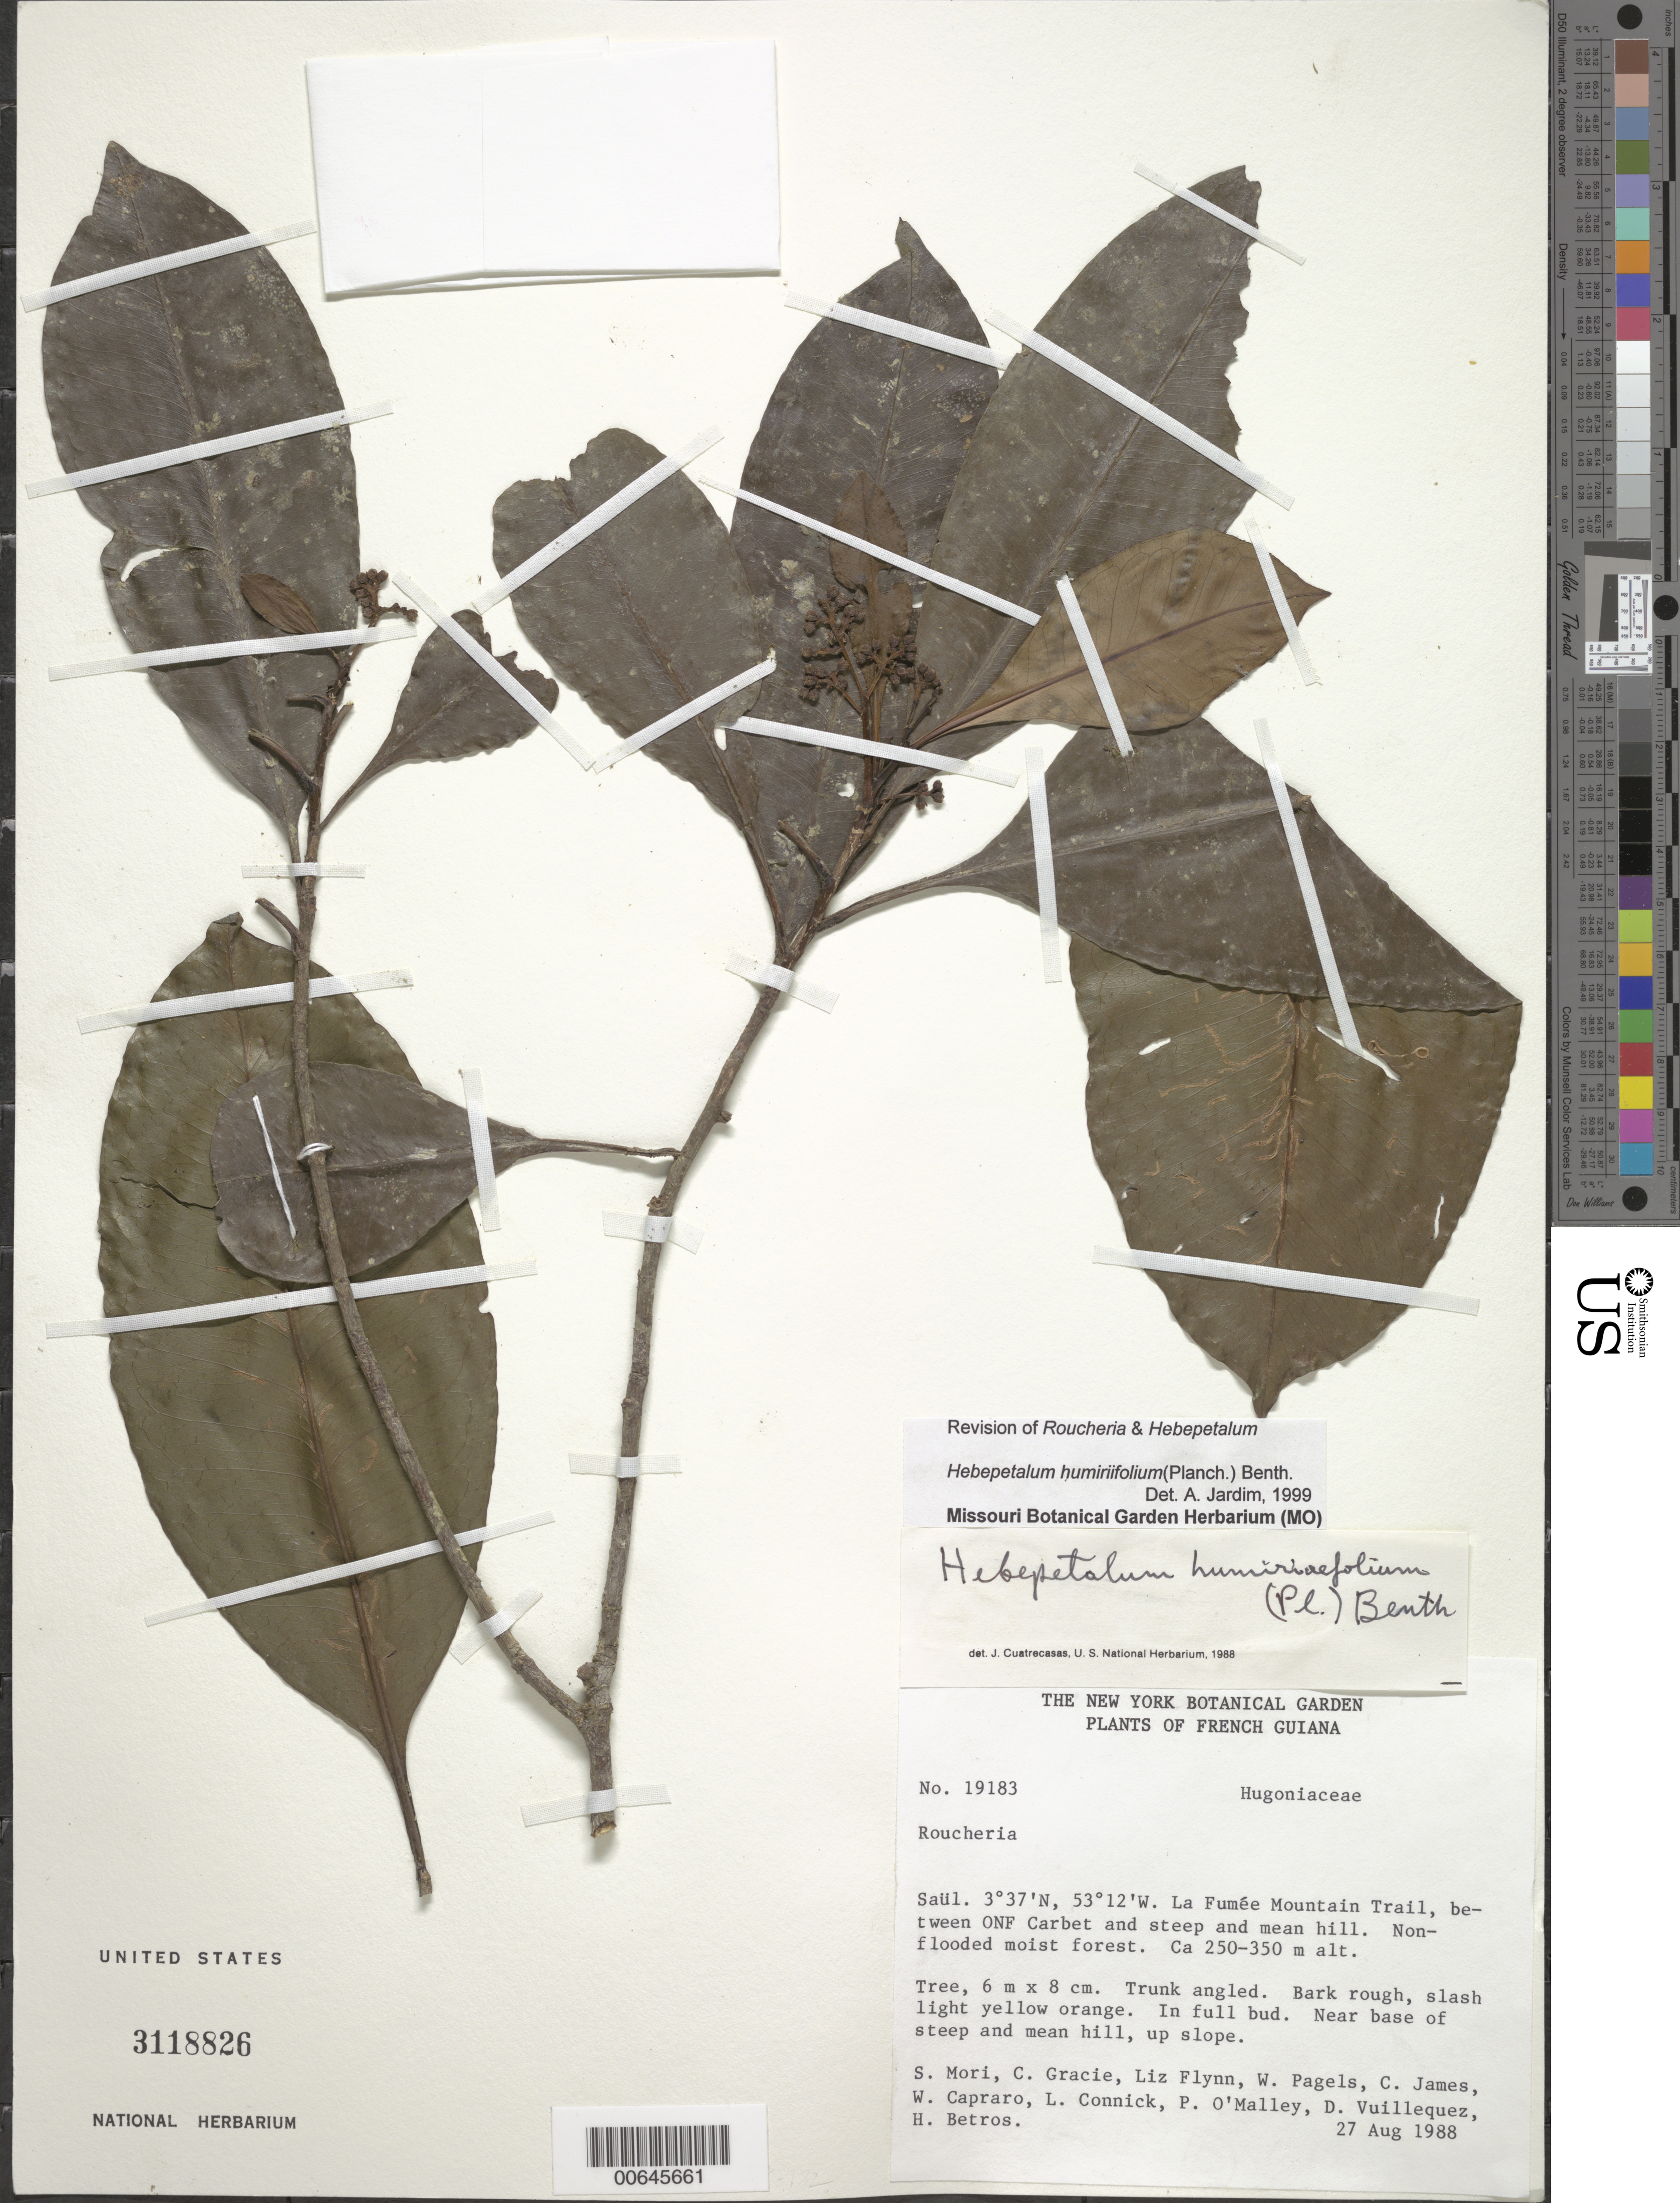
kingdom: Plantae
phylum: Tracheophyta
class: Magnoliopsida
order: Malpighiales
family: Linaceae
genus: Hebepetalum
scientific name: Hebepetalum humiriifolium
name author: (Planch.) Benth.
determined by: Jardim, A.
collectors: S. Mori, C. A. Gracie, L. Flynn, W. Pagels, C. James, W. Capraro & L. Connick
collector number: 19183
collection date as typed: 27-Aug-88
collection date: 1988-08-27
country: French Guiana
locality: Saül, La Fumée Mountain Trail, between ONF Carbet and steep and mean hill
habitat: Non-flooded moist forest, near base of steep and mean hill, up slope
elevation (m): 250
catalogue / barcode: US 3118826